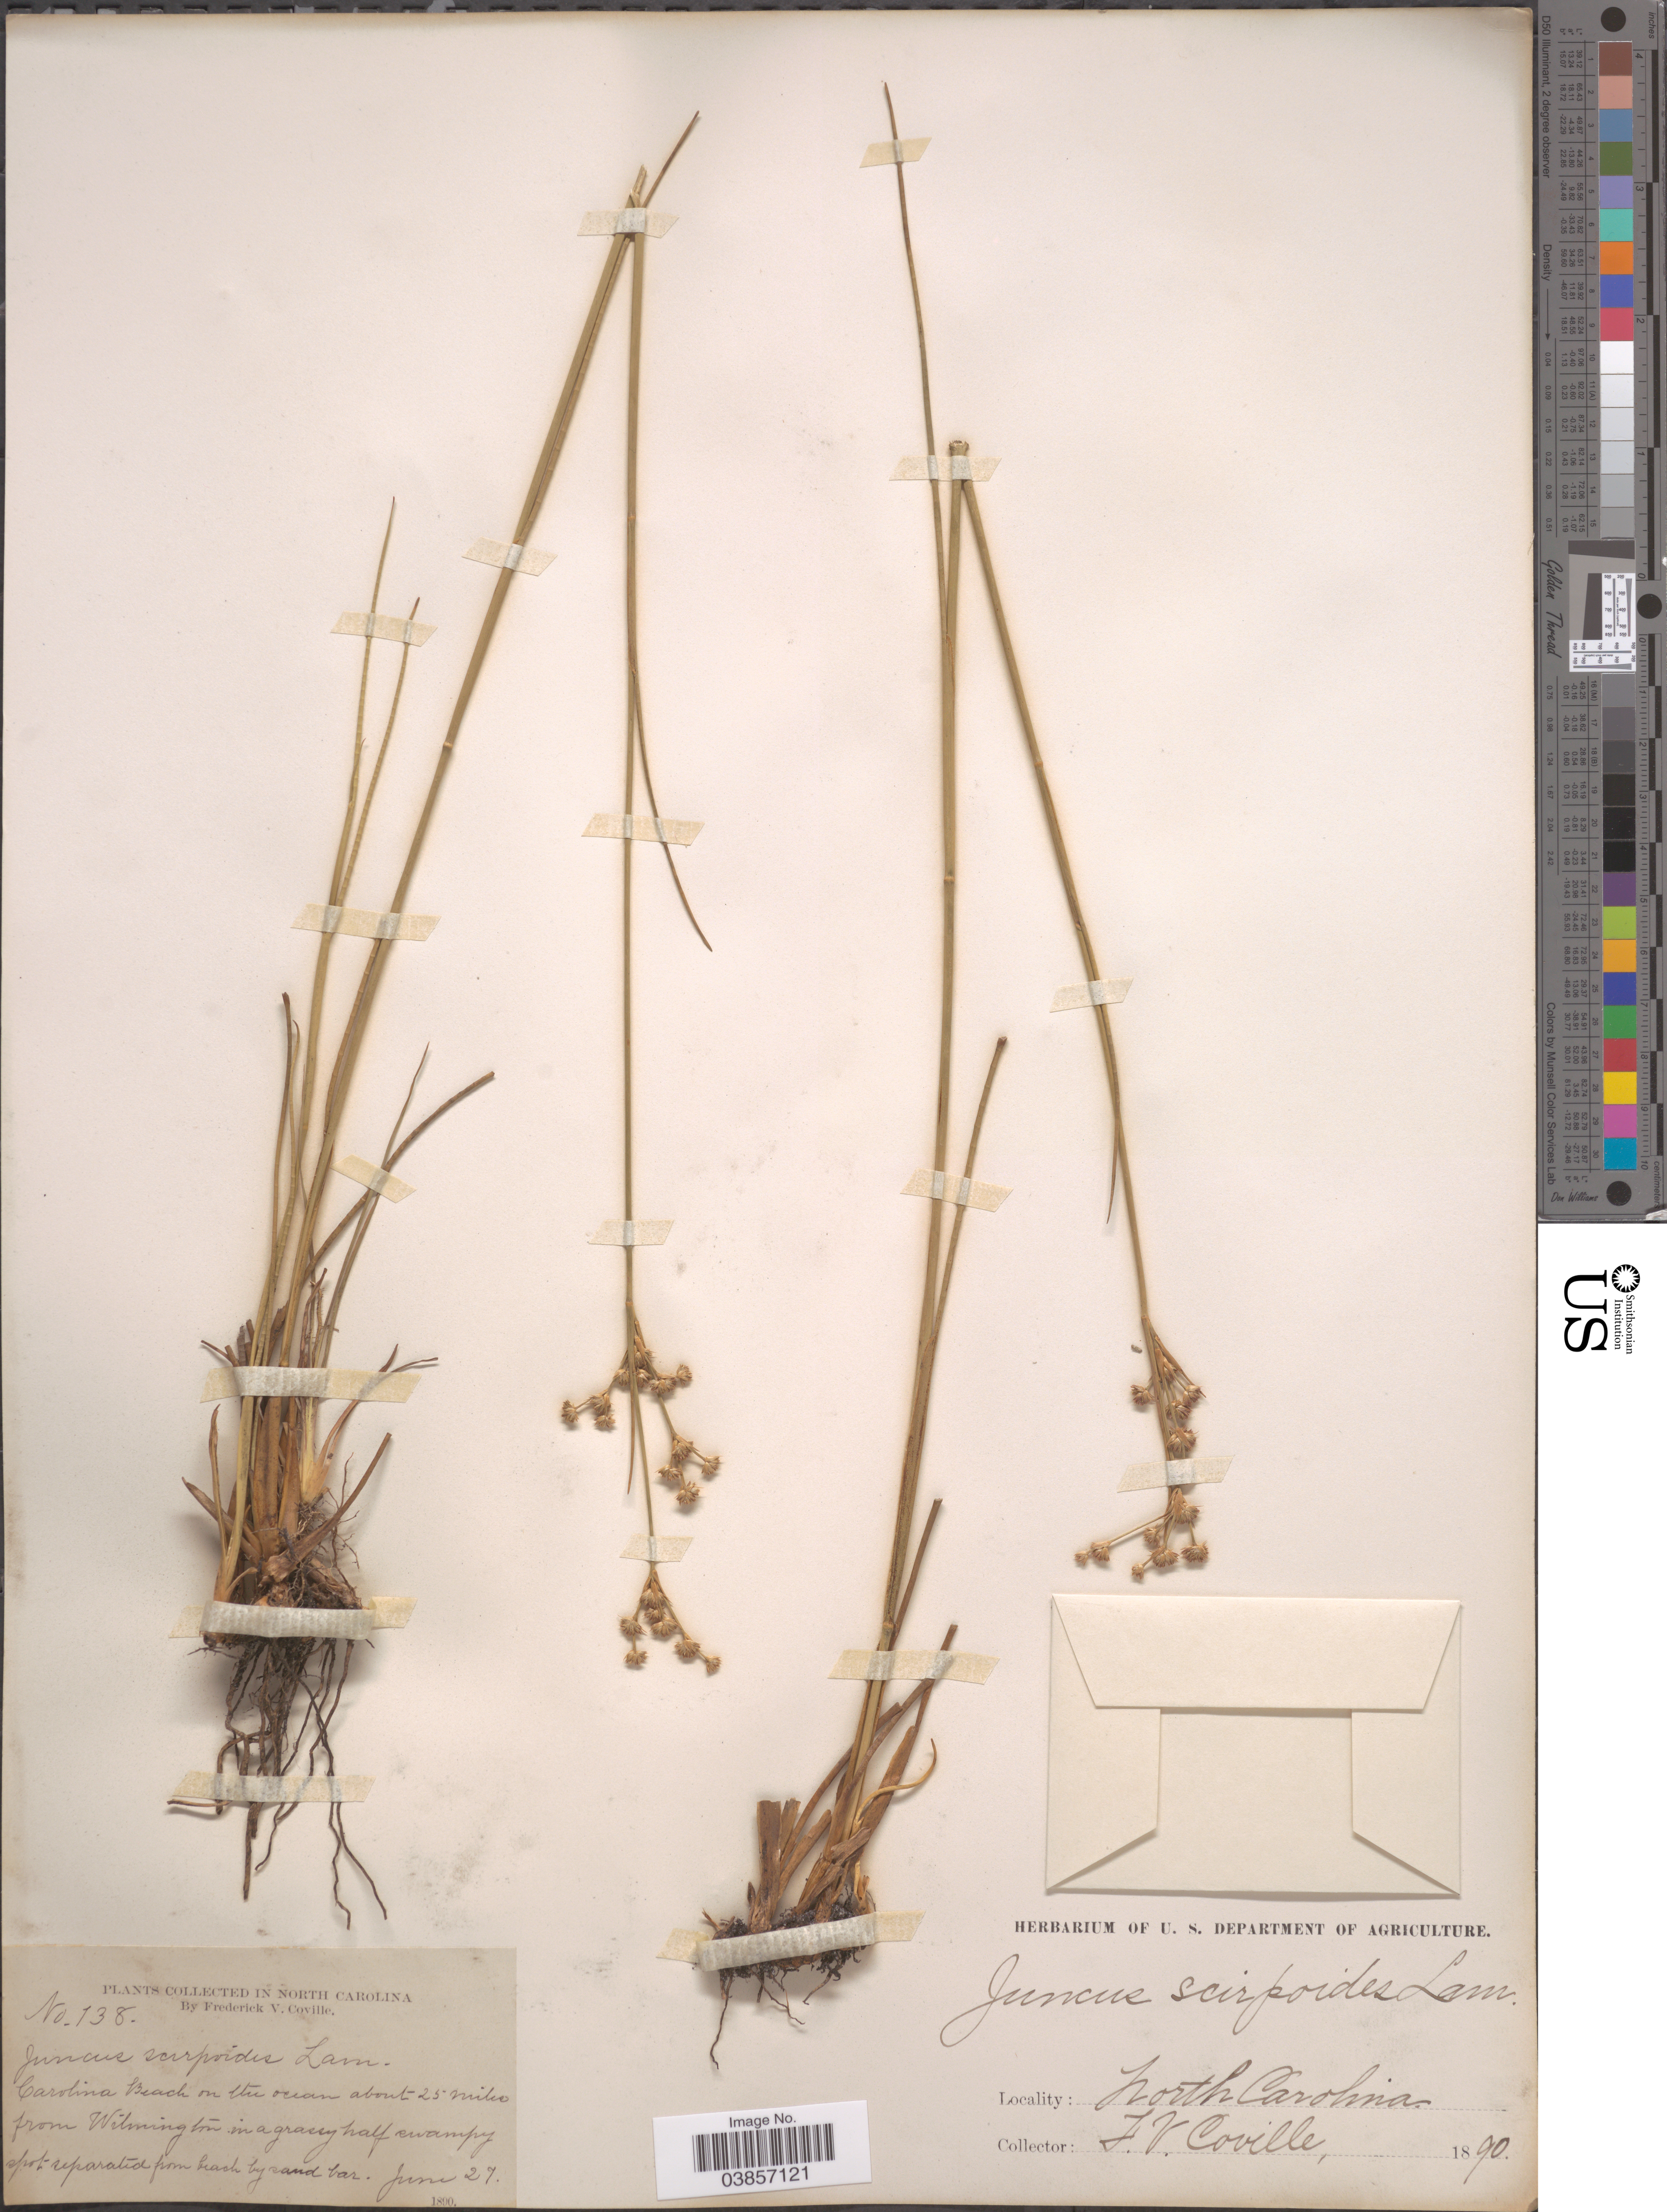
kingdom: Plantae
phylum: Tracheophyta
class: Liliopsida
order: Poales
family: Juncaceae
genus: Juncus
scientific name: Juncus scirpoides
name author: Lam.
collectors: F. V. Coville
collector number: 138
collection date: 1890-06-27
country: United States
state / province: North Carolina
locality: Carolina Beach on the ocean about 25 miles from Wilmington in a grassy half swampy spot separated from beach by sand bar.